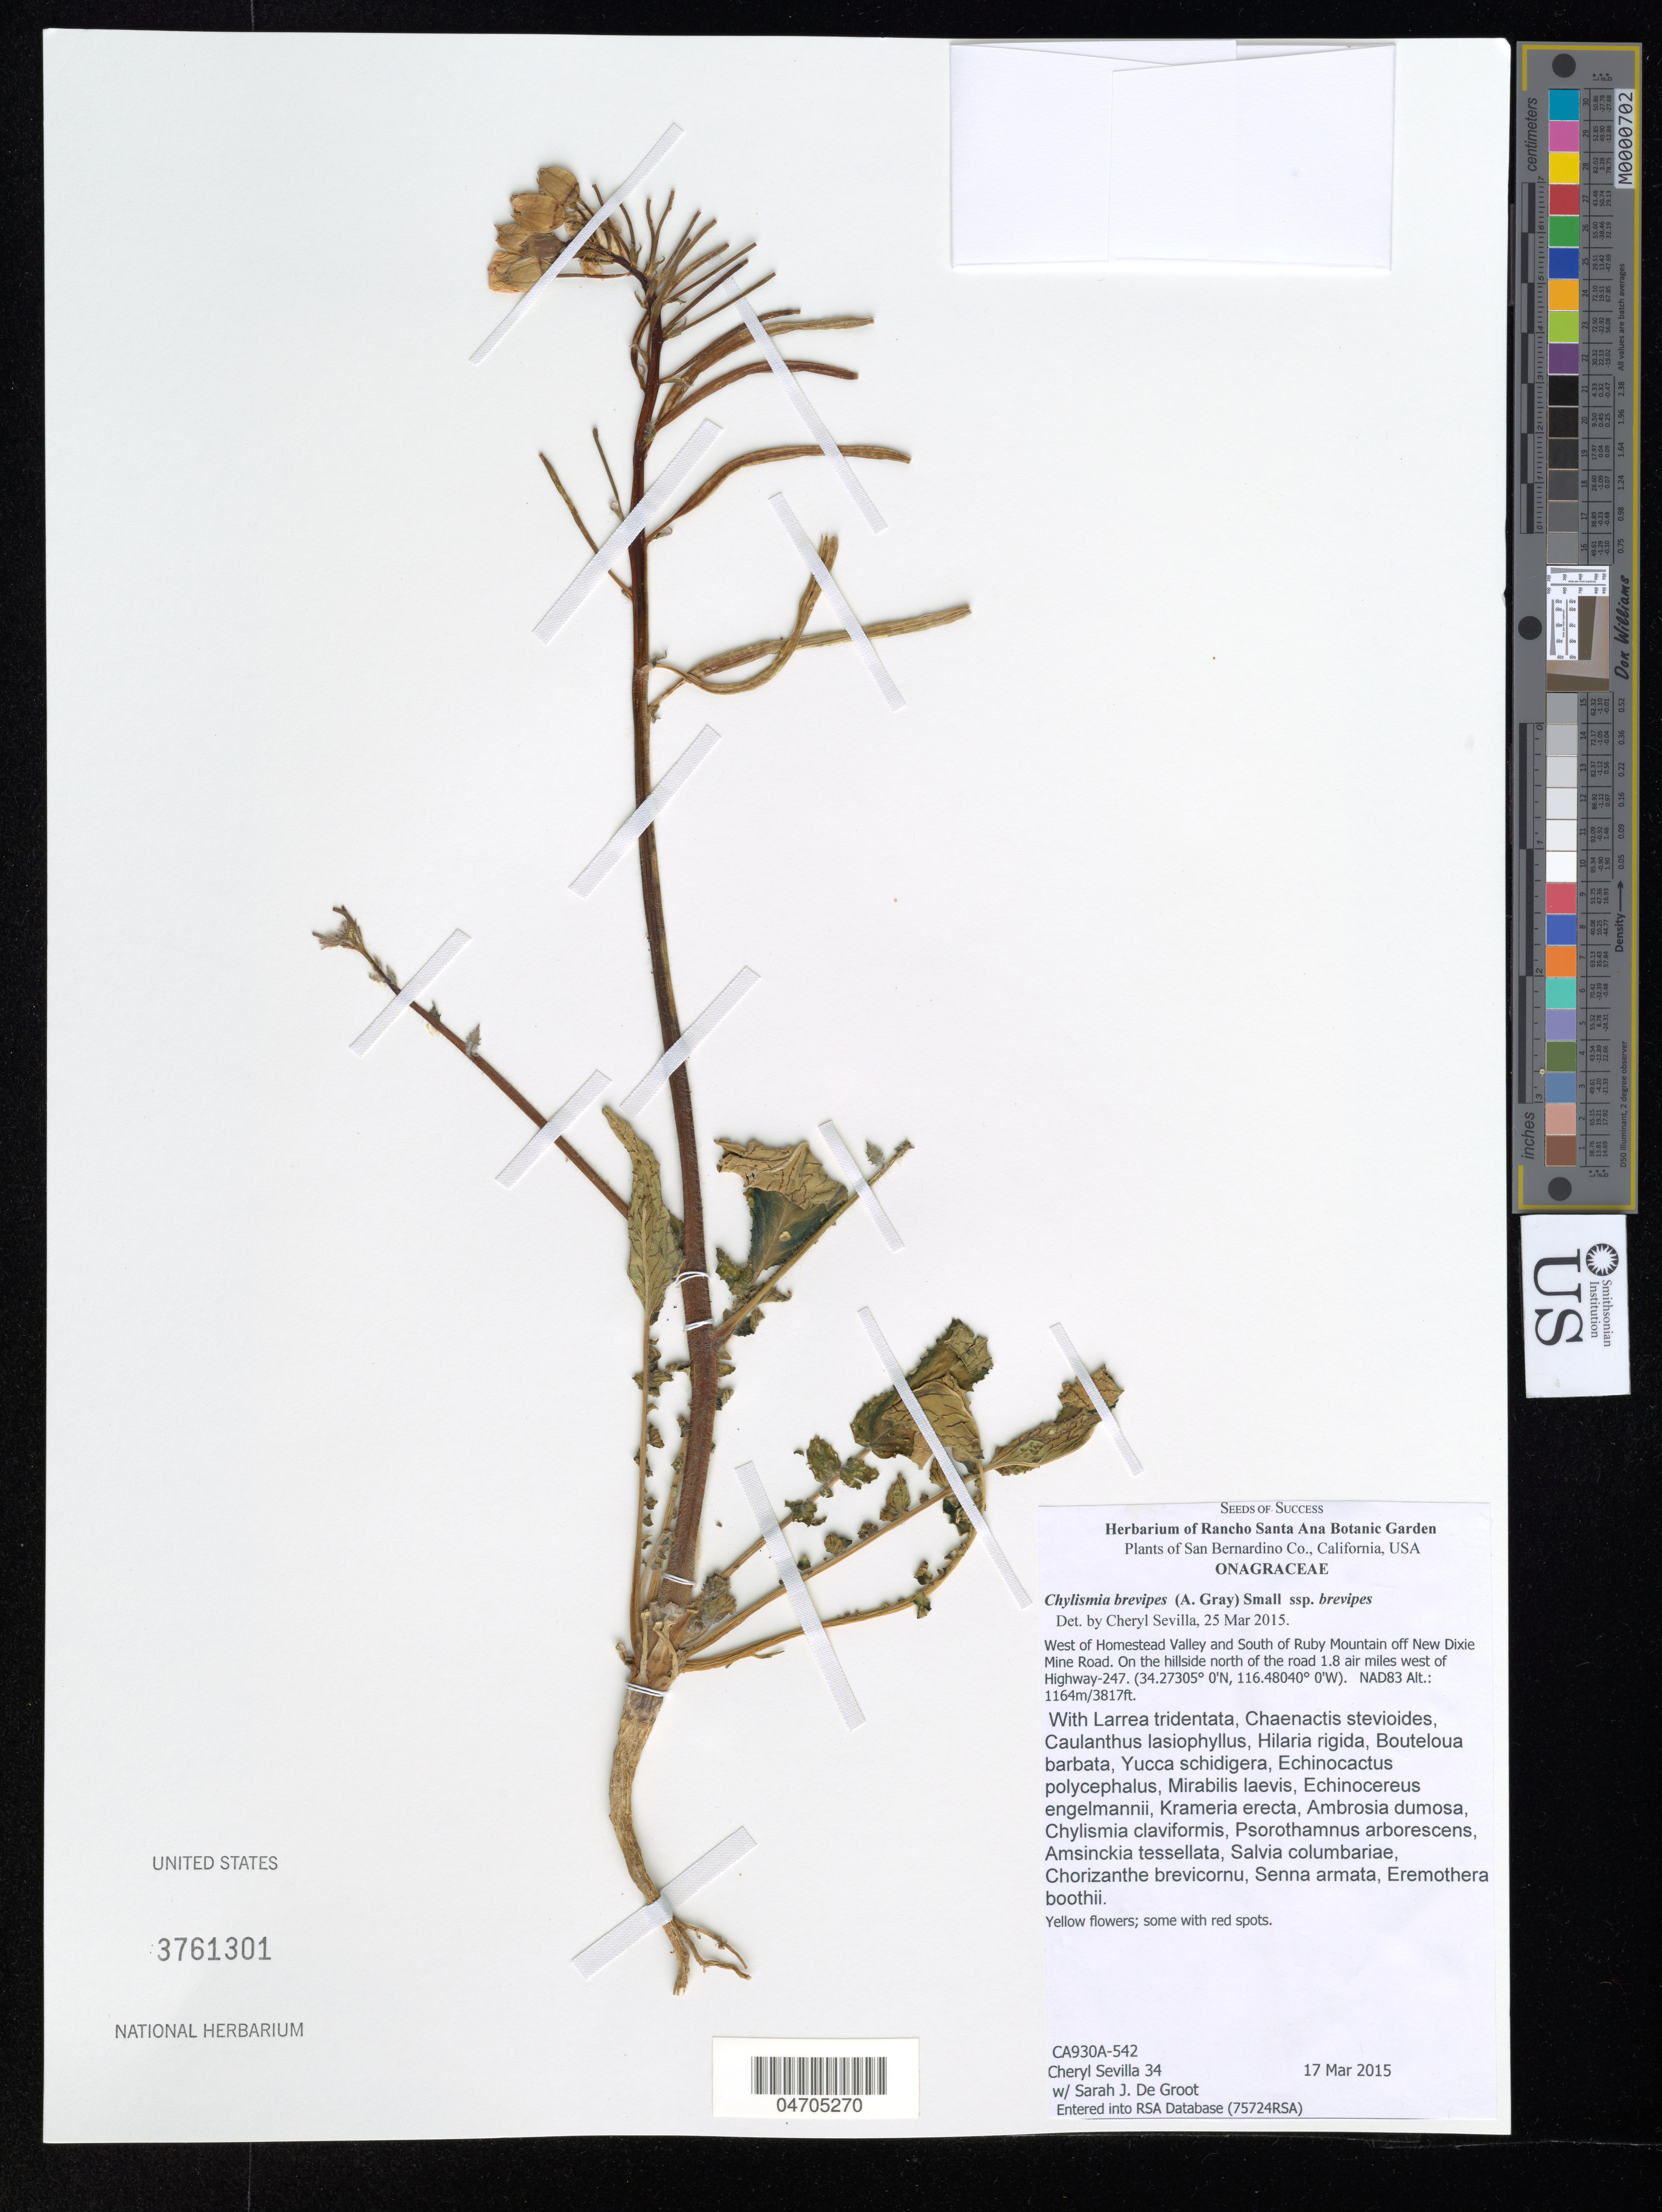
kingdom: Plantae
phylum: Tracheophyta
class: Magnoliopsida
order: Myrtales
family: Onagraceae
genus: Chylismia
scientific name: Chylismia brevipes subsp. brevipes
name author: (A. Gray) Small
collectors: C. Sevilla & S. De Groot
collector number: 34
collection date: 2015-03-17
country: United States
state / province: California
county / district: San Bernardino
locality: San Bernardino Co. West of Homestead Valley and South of Ruby Mountain off New Dixie Mine Road. On the hillside north of the road 1.8 air miles west of Highway-247.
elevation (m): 1164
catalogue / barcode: US 3761301